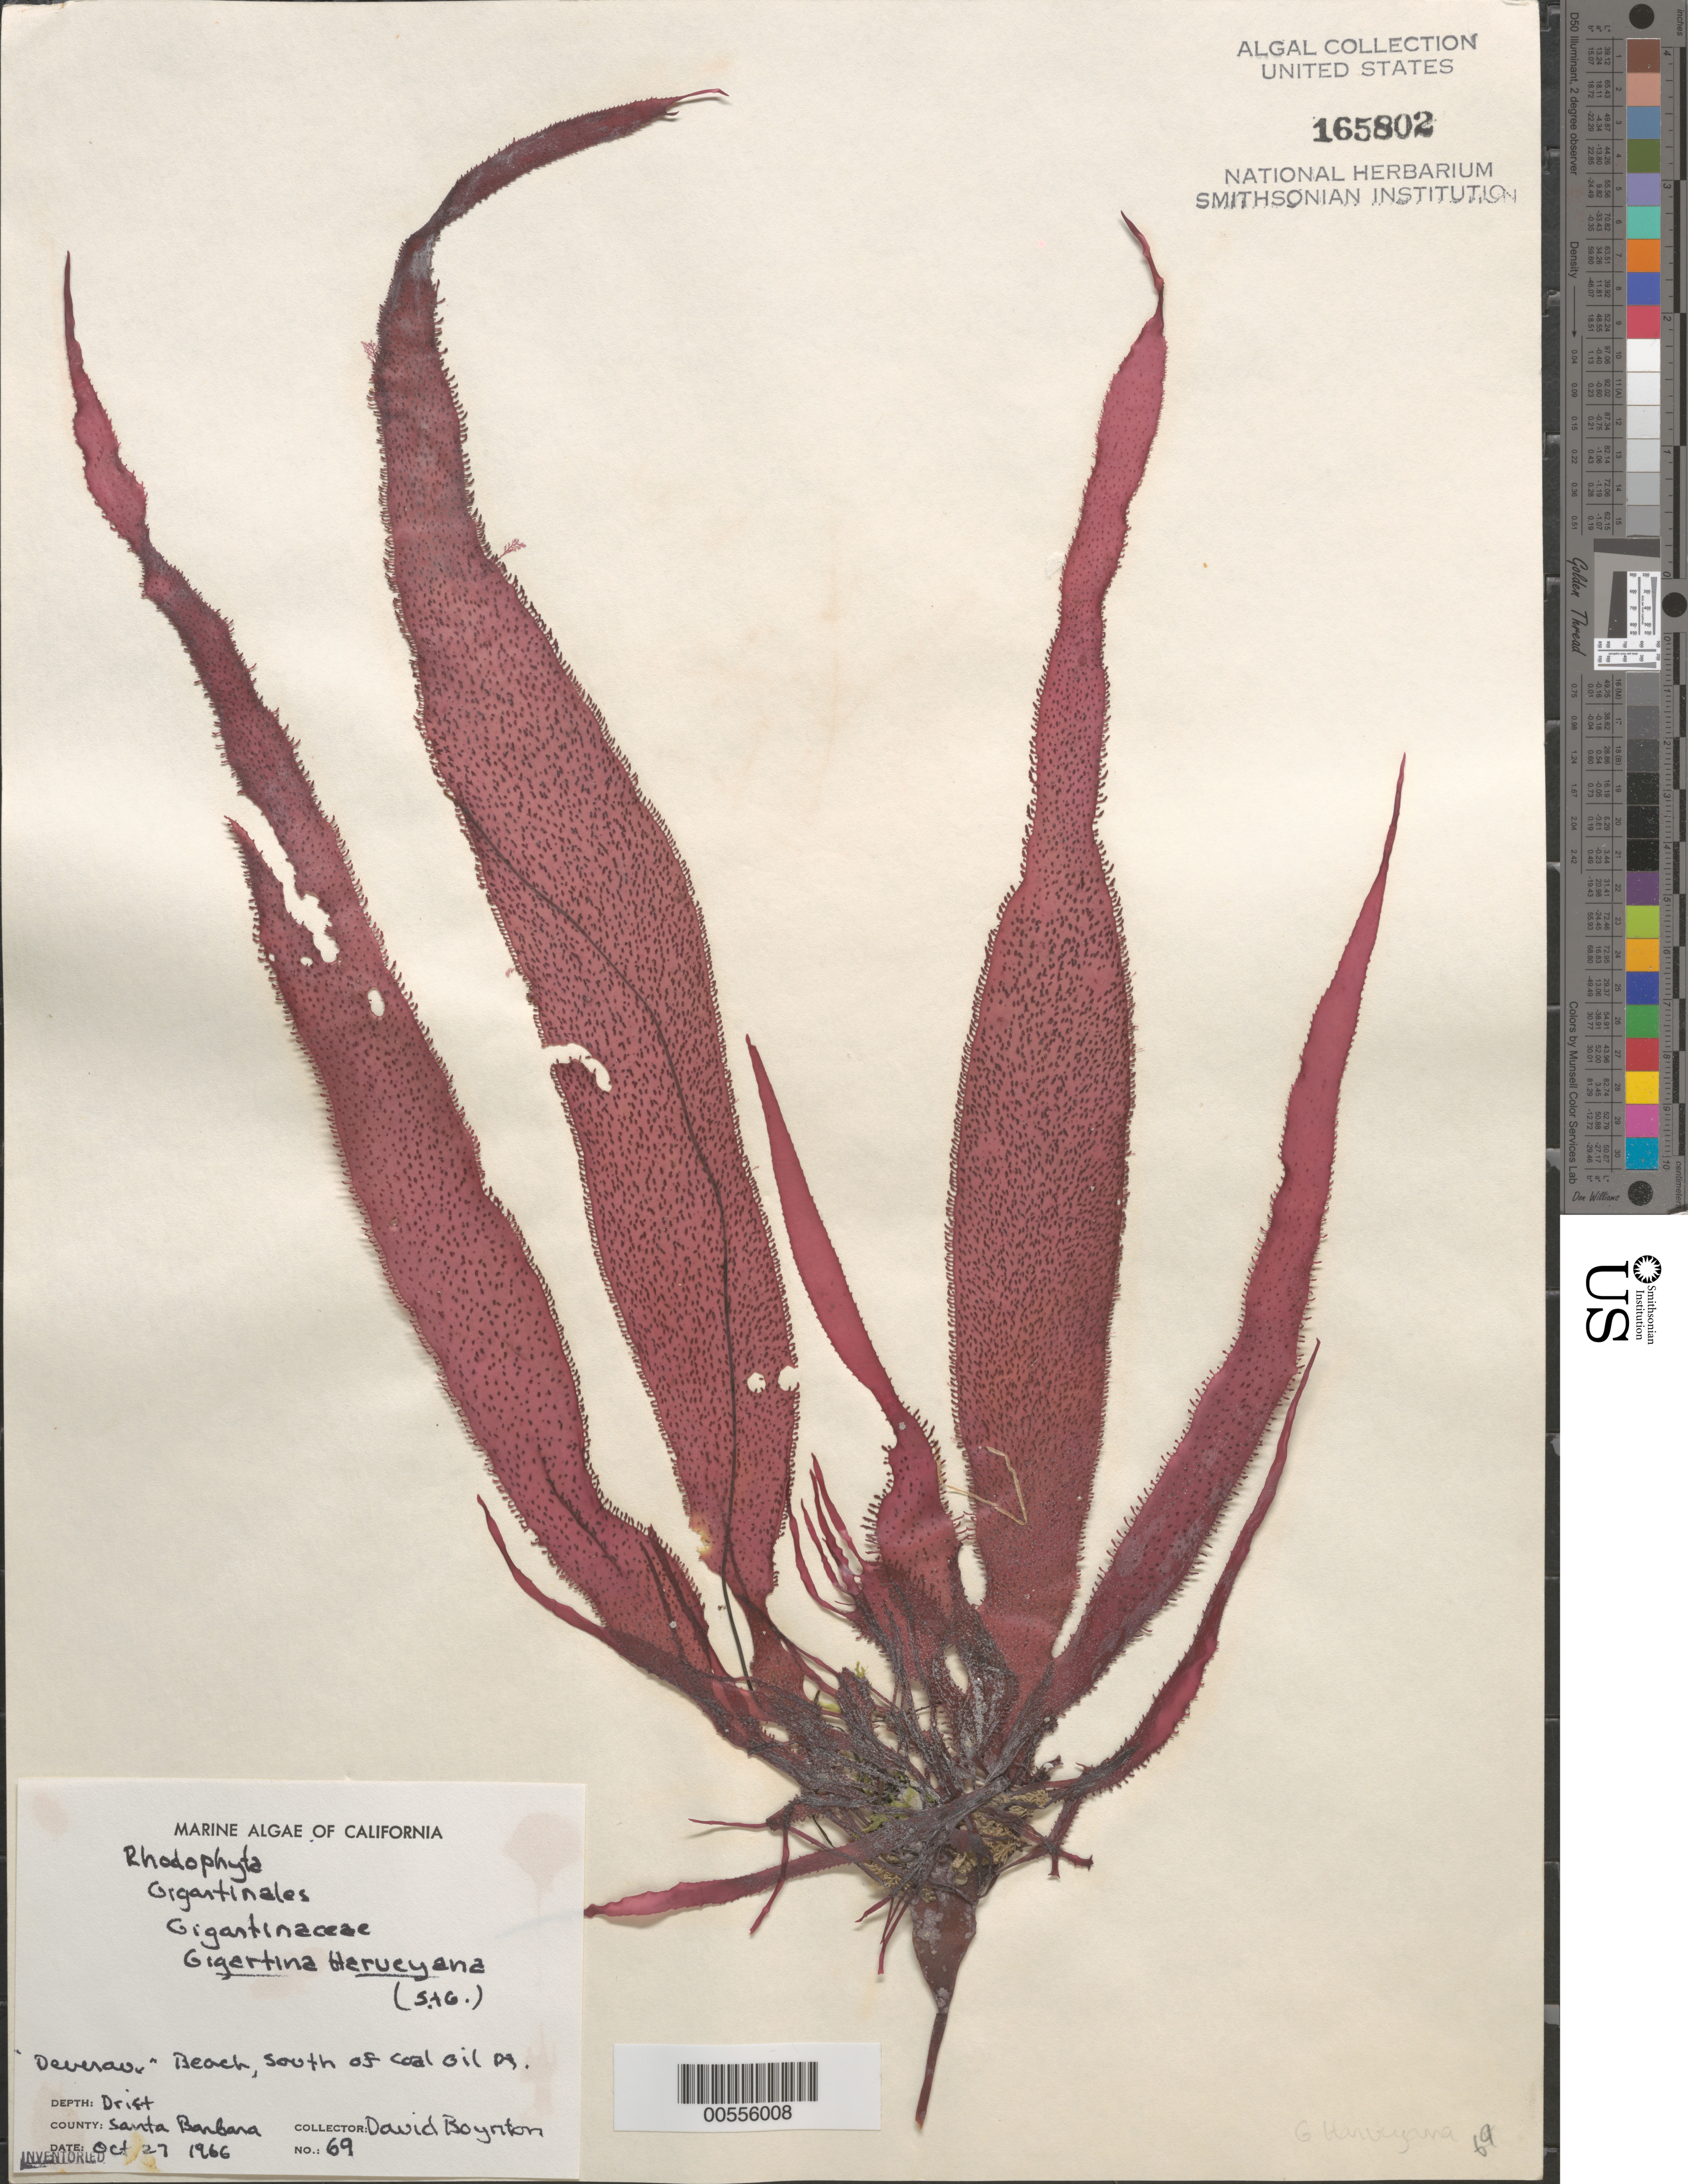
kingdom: Plantae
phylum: Rhodophyta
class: Florideophyceae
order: Gigartinales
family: Gigartinaceae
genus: Chondracanthus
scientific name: Chondracanthus harveyanus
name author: (Kütz.) Guiry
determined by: Algae name updating Project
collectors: D. Boynton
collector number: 69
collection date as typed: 27 Oct 1966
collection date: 1966-10-27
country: United States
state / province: California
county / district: Santa Barbara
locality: Deveraux Beach, south of Coal Oil Point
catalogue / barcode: US 165802